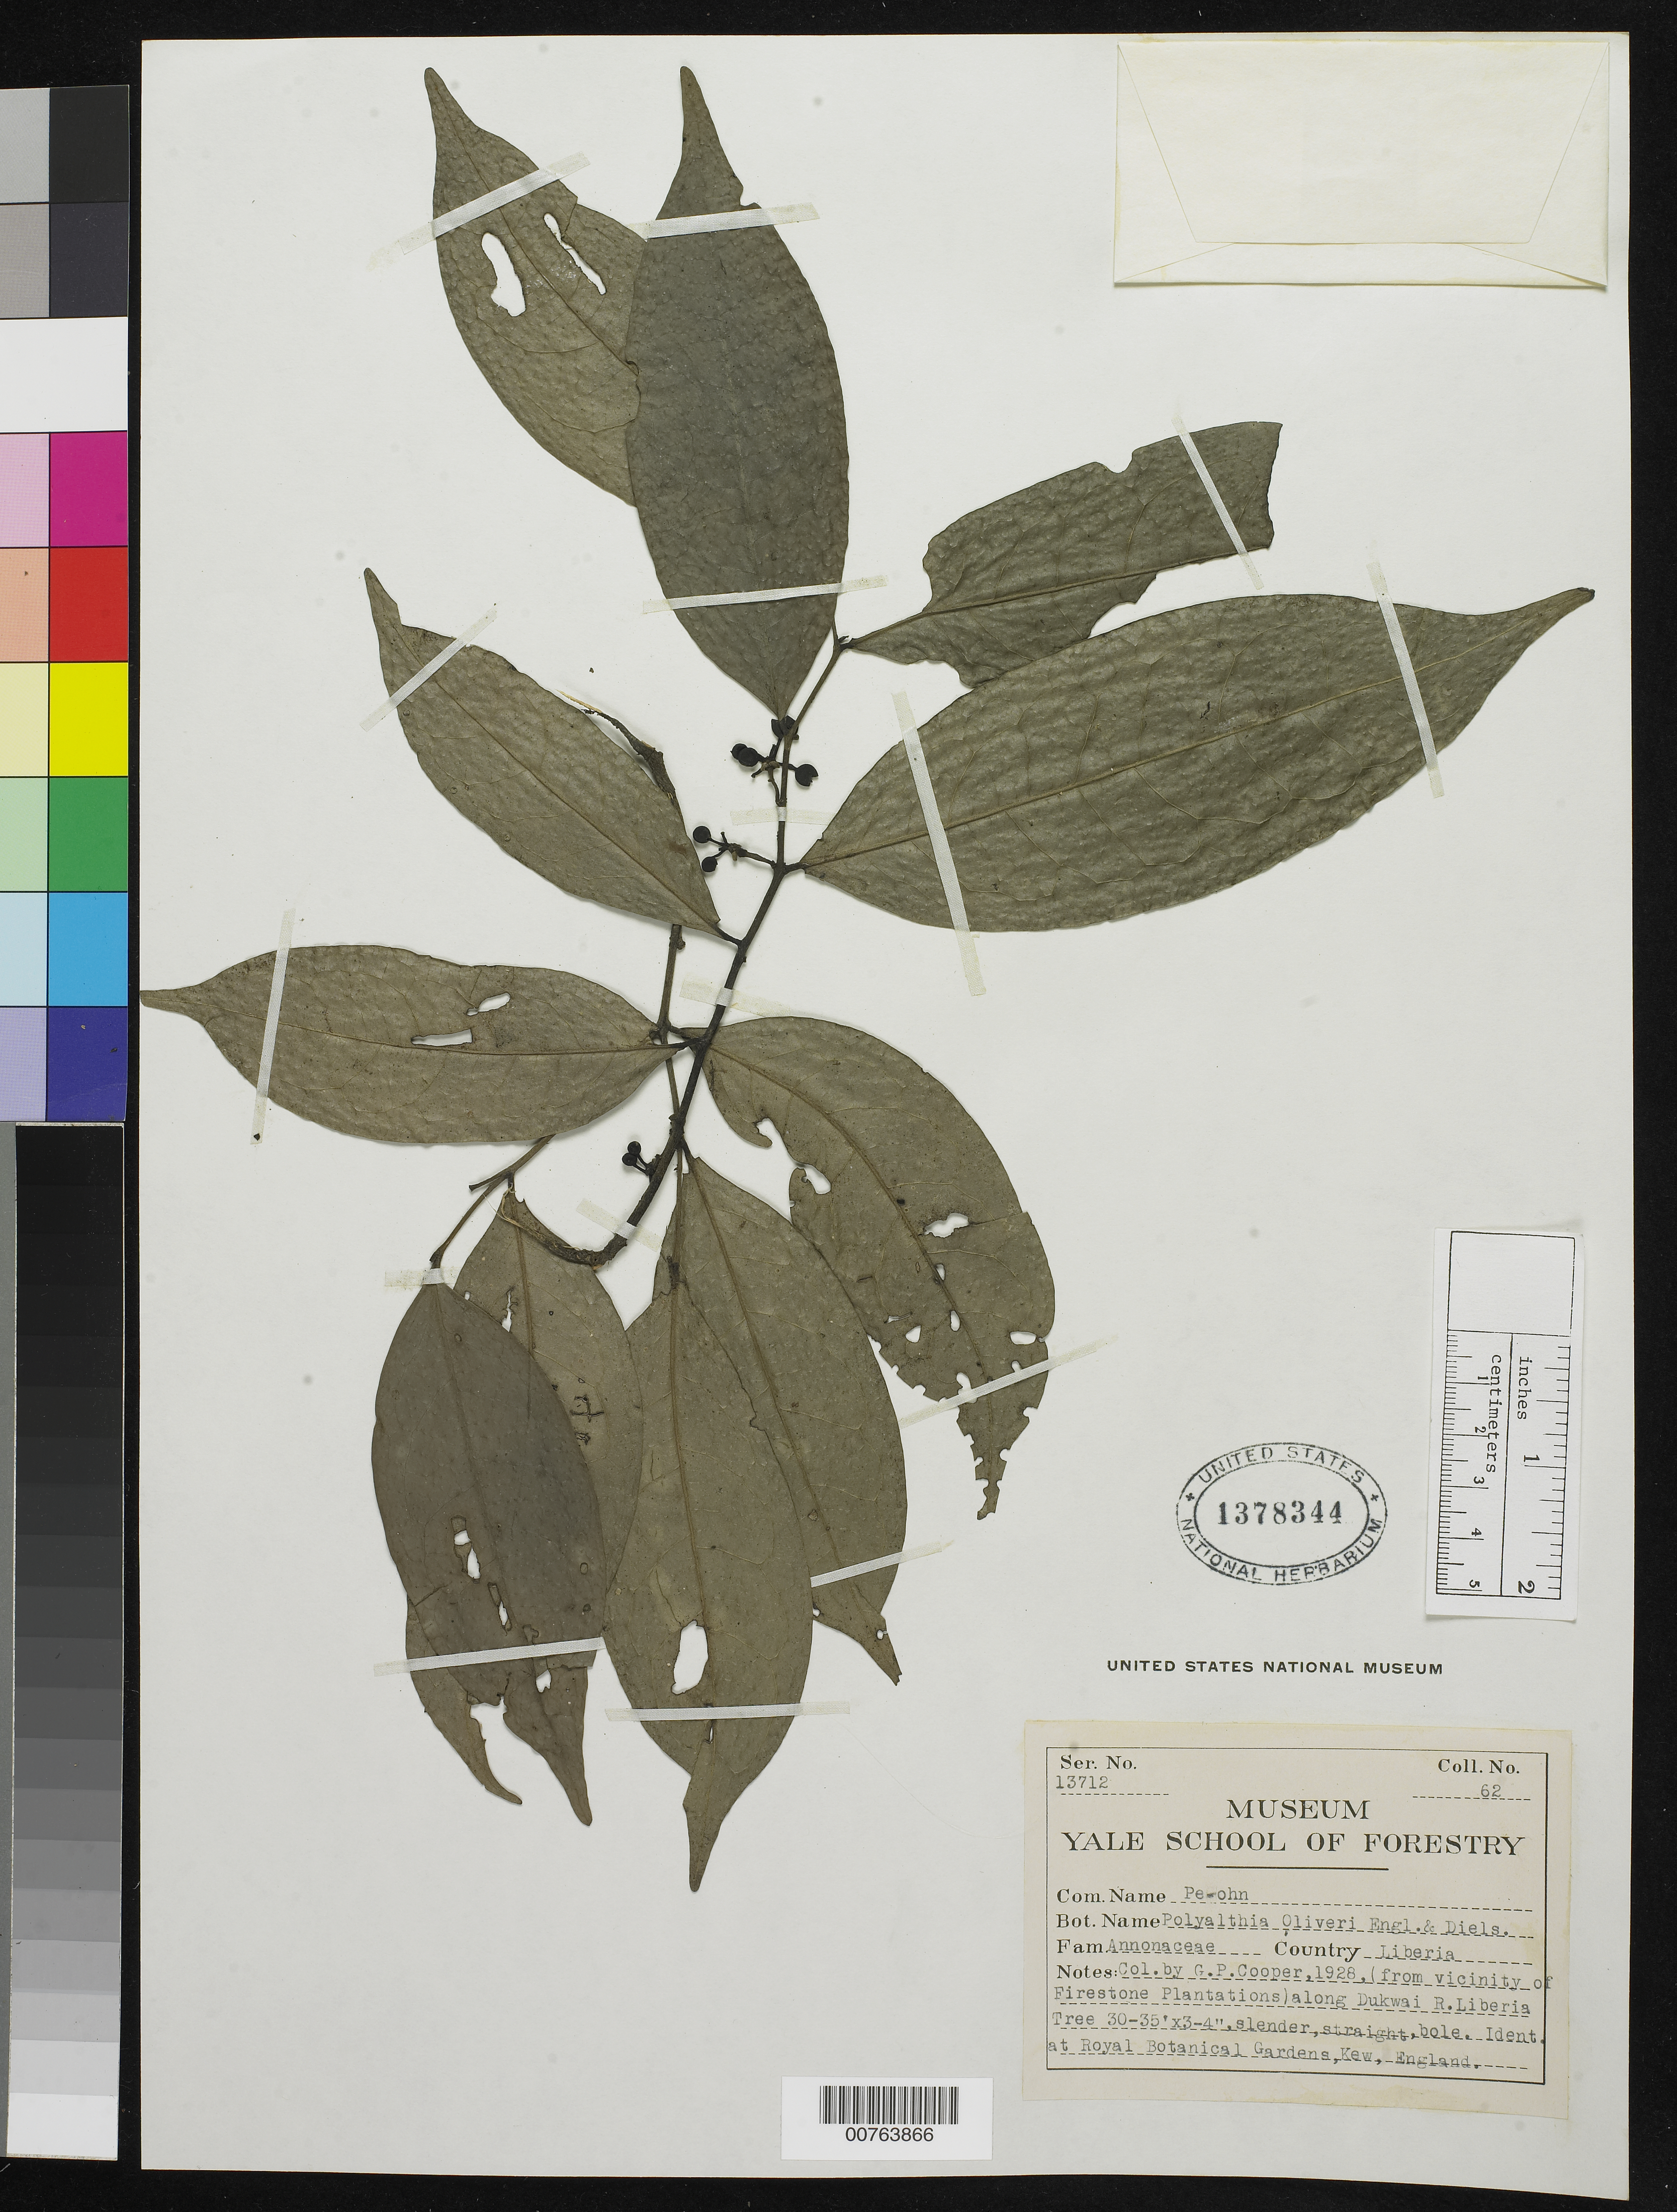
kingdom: Plantae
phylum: Tracheophyta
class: Magnoliopsida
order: Magnoliales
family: Annonaceae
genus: Polyalthia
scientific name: Polyalthia oliveri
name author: Engl.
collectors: G. Cooper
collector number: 62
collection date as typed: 1928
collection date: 1928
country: Liberia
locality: (near Firestone Plantations) along Dukwai River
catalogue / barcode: US 1378344